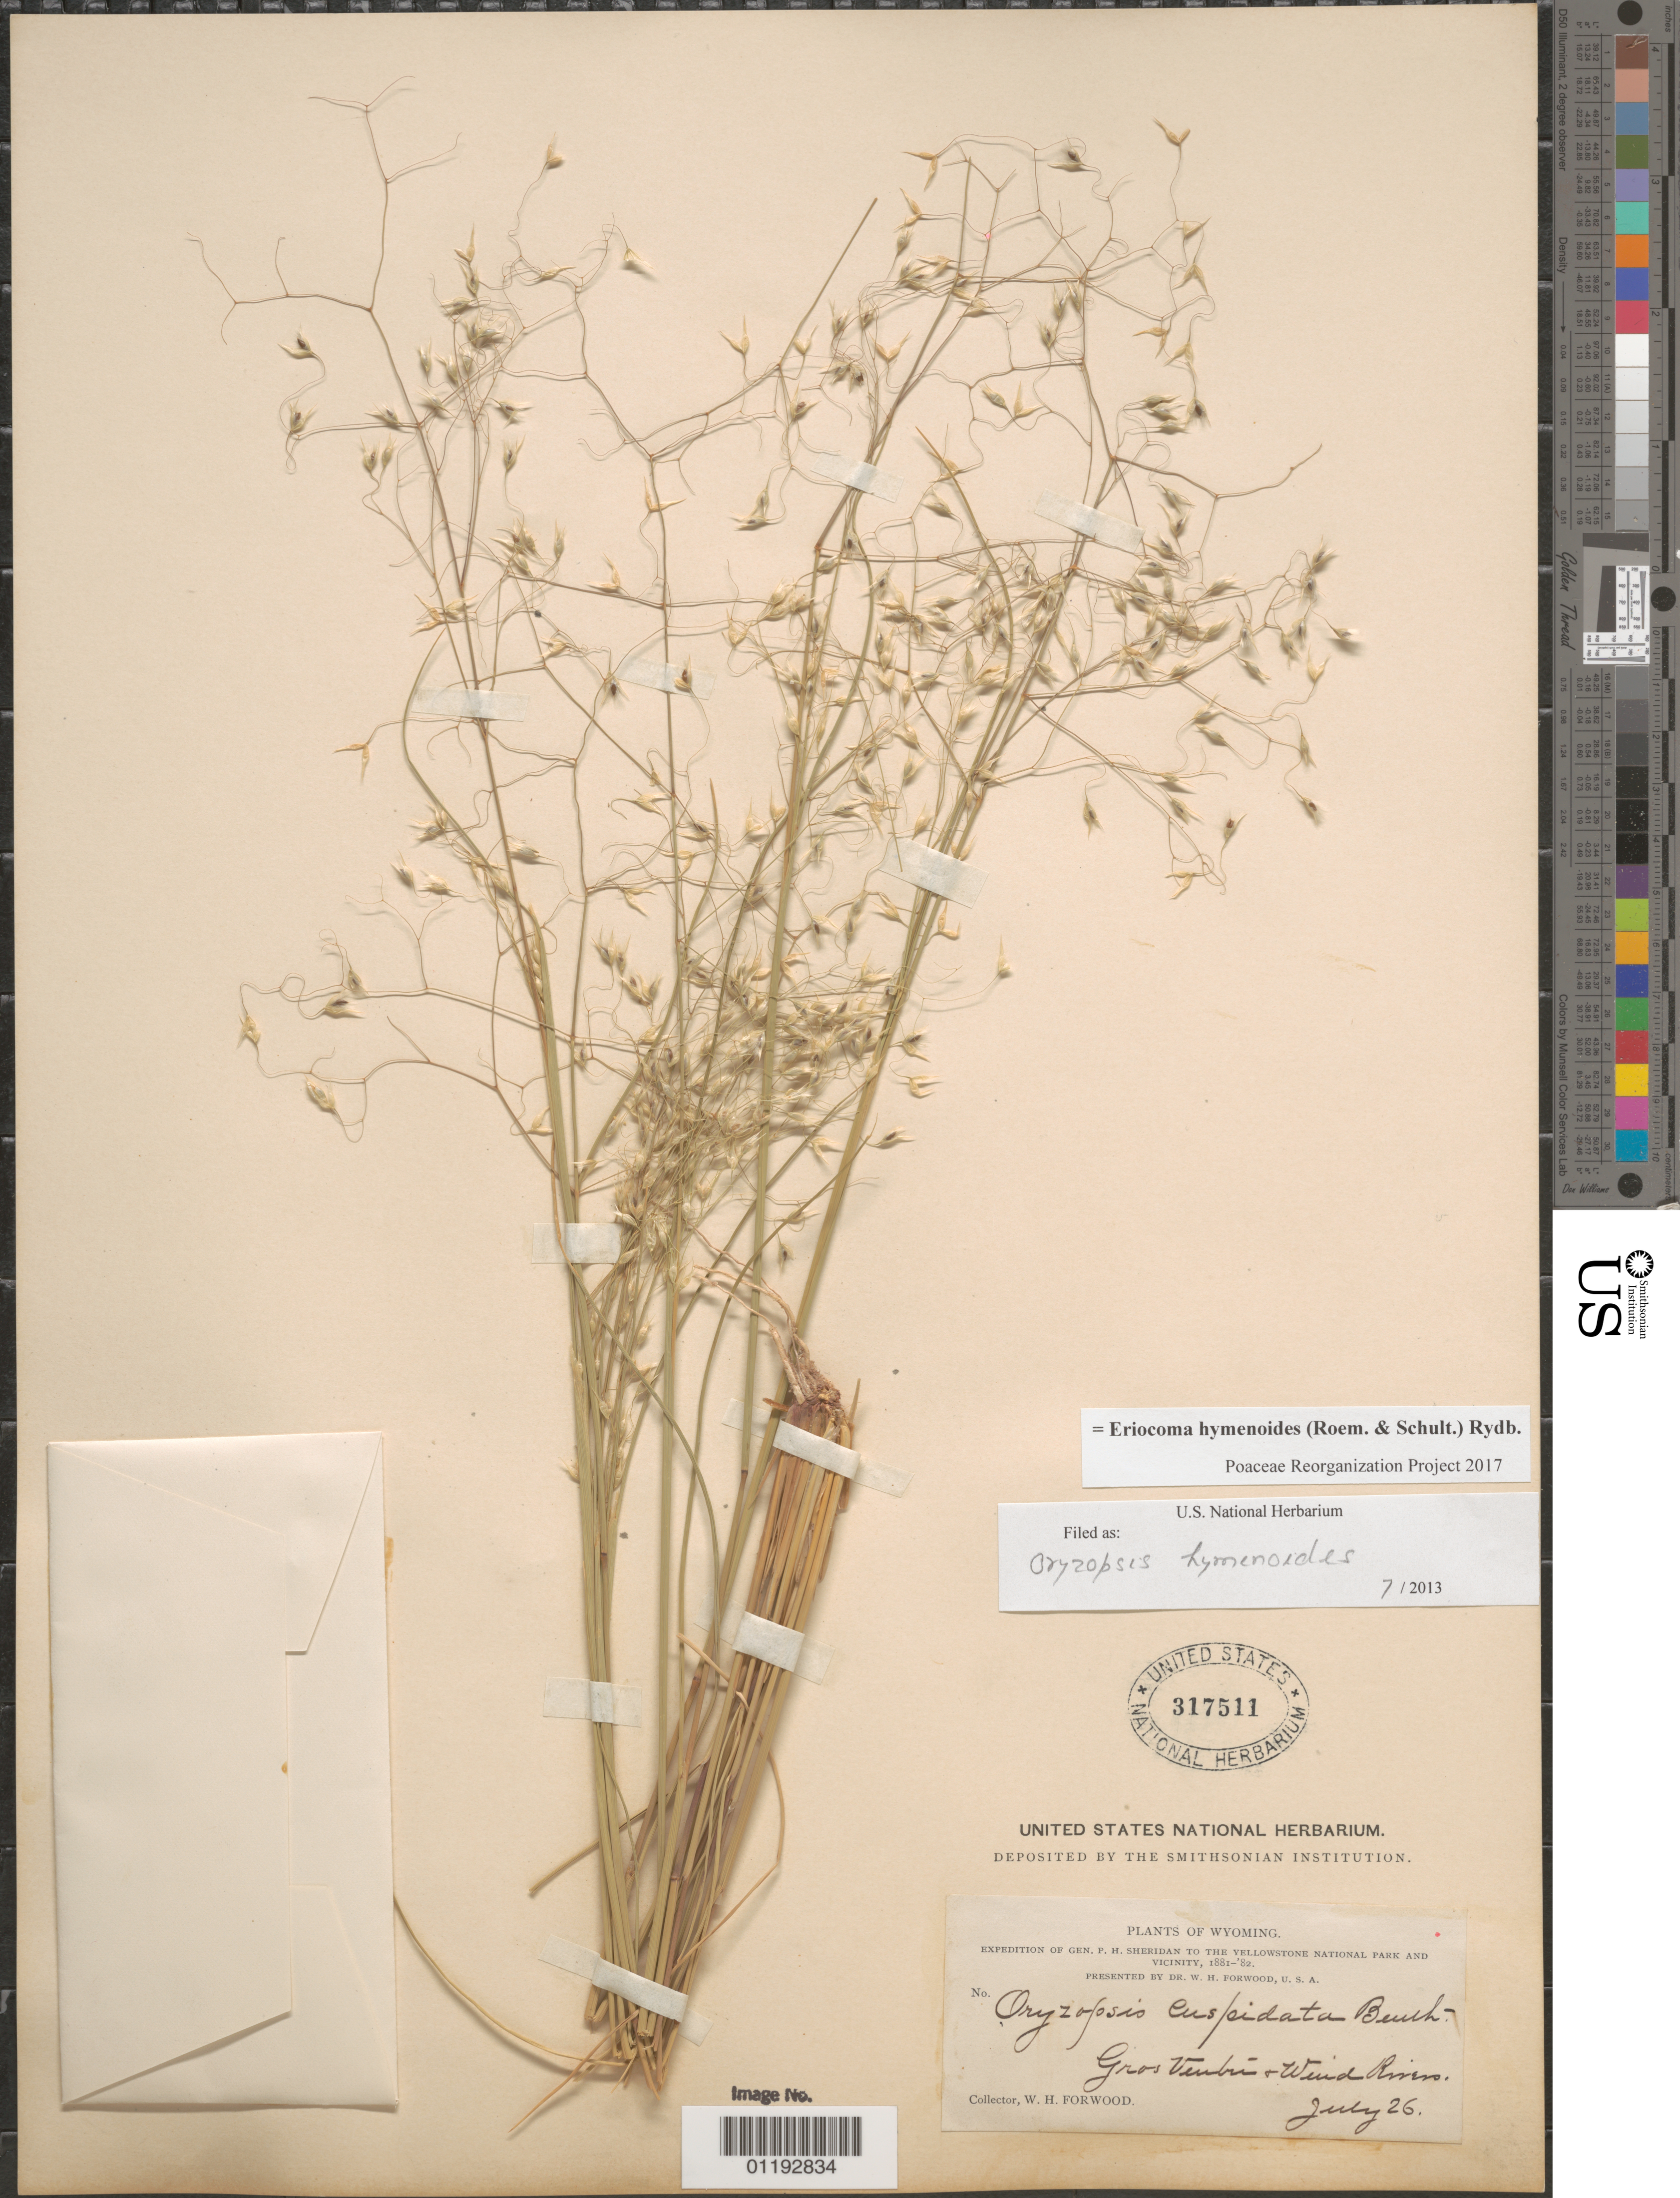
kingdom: Plantae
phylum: Tracheophyta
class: Liliopsida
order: Poales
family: Poaceae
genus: Eriocoma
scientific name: Eriocoma hymenoides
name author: (Roem. & Schult.) Rydb.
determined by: Poaceae Reorganization Project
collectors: W. Forwood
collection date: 1881-07-26 or 1882-07-26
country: United States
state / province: Wyoming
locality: Gros Ventre + Wind River.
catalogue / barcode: US 317511